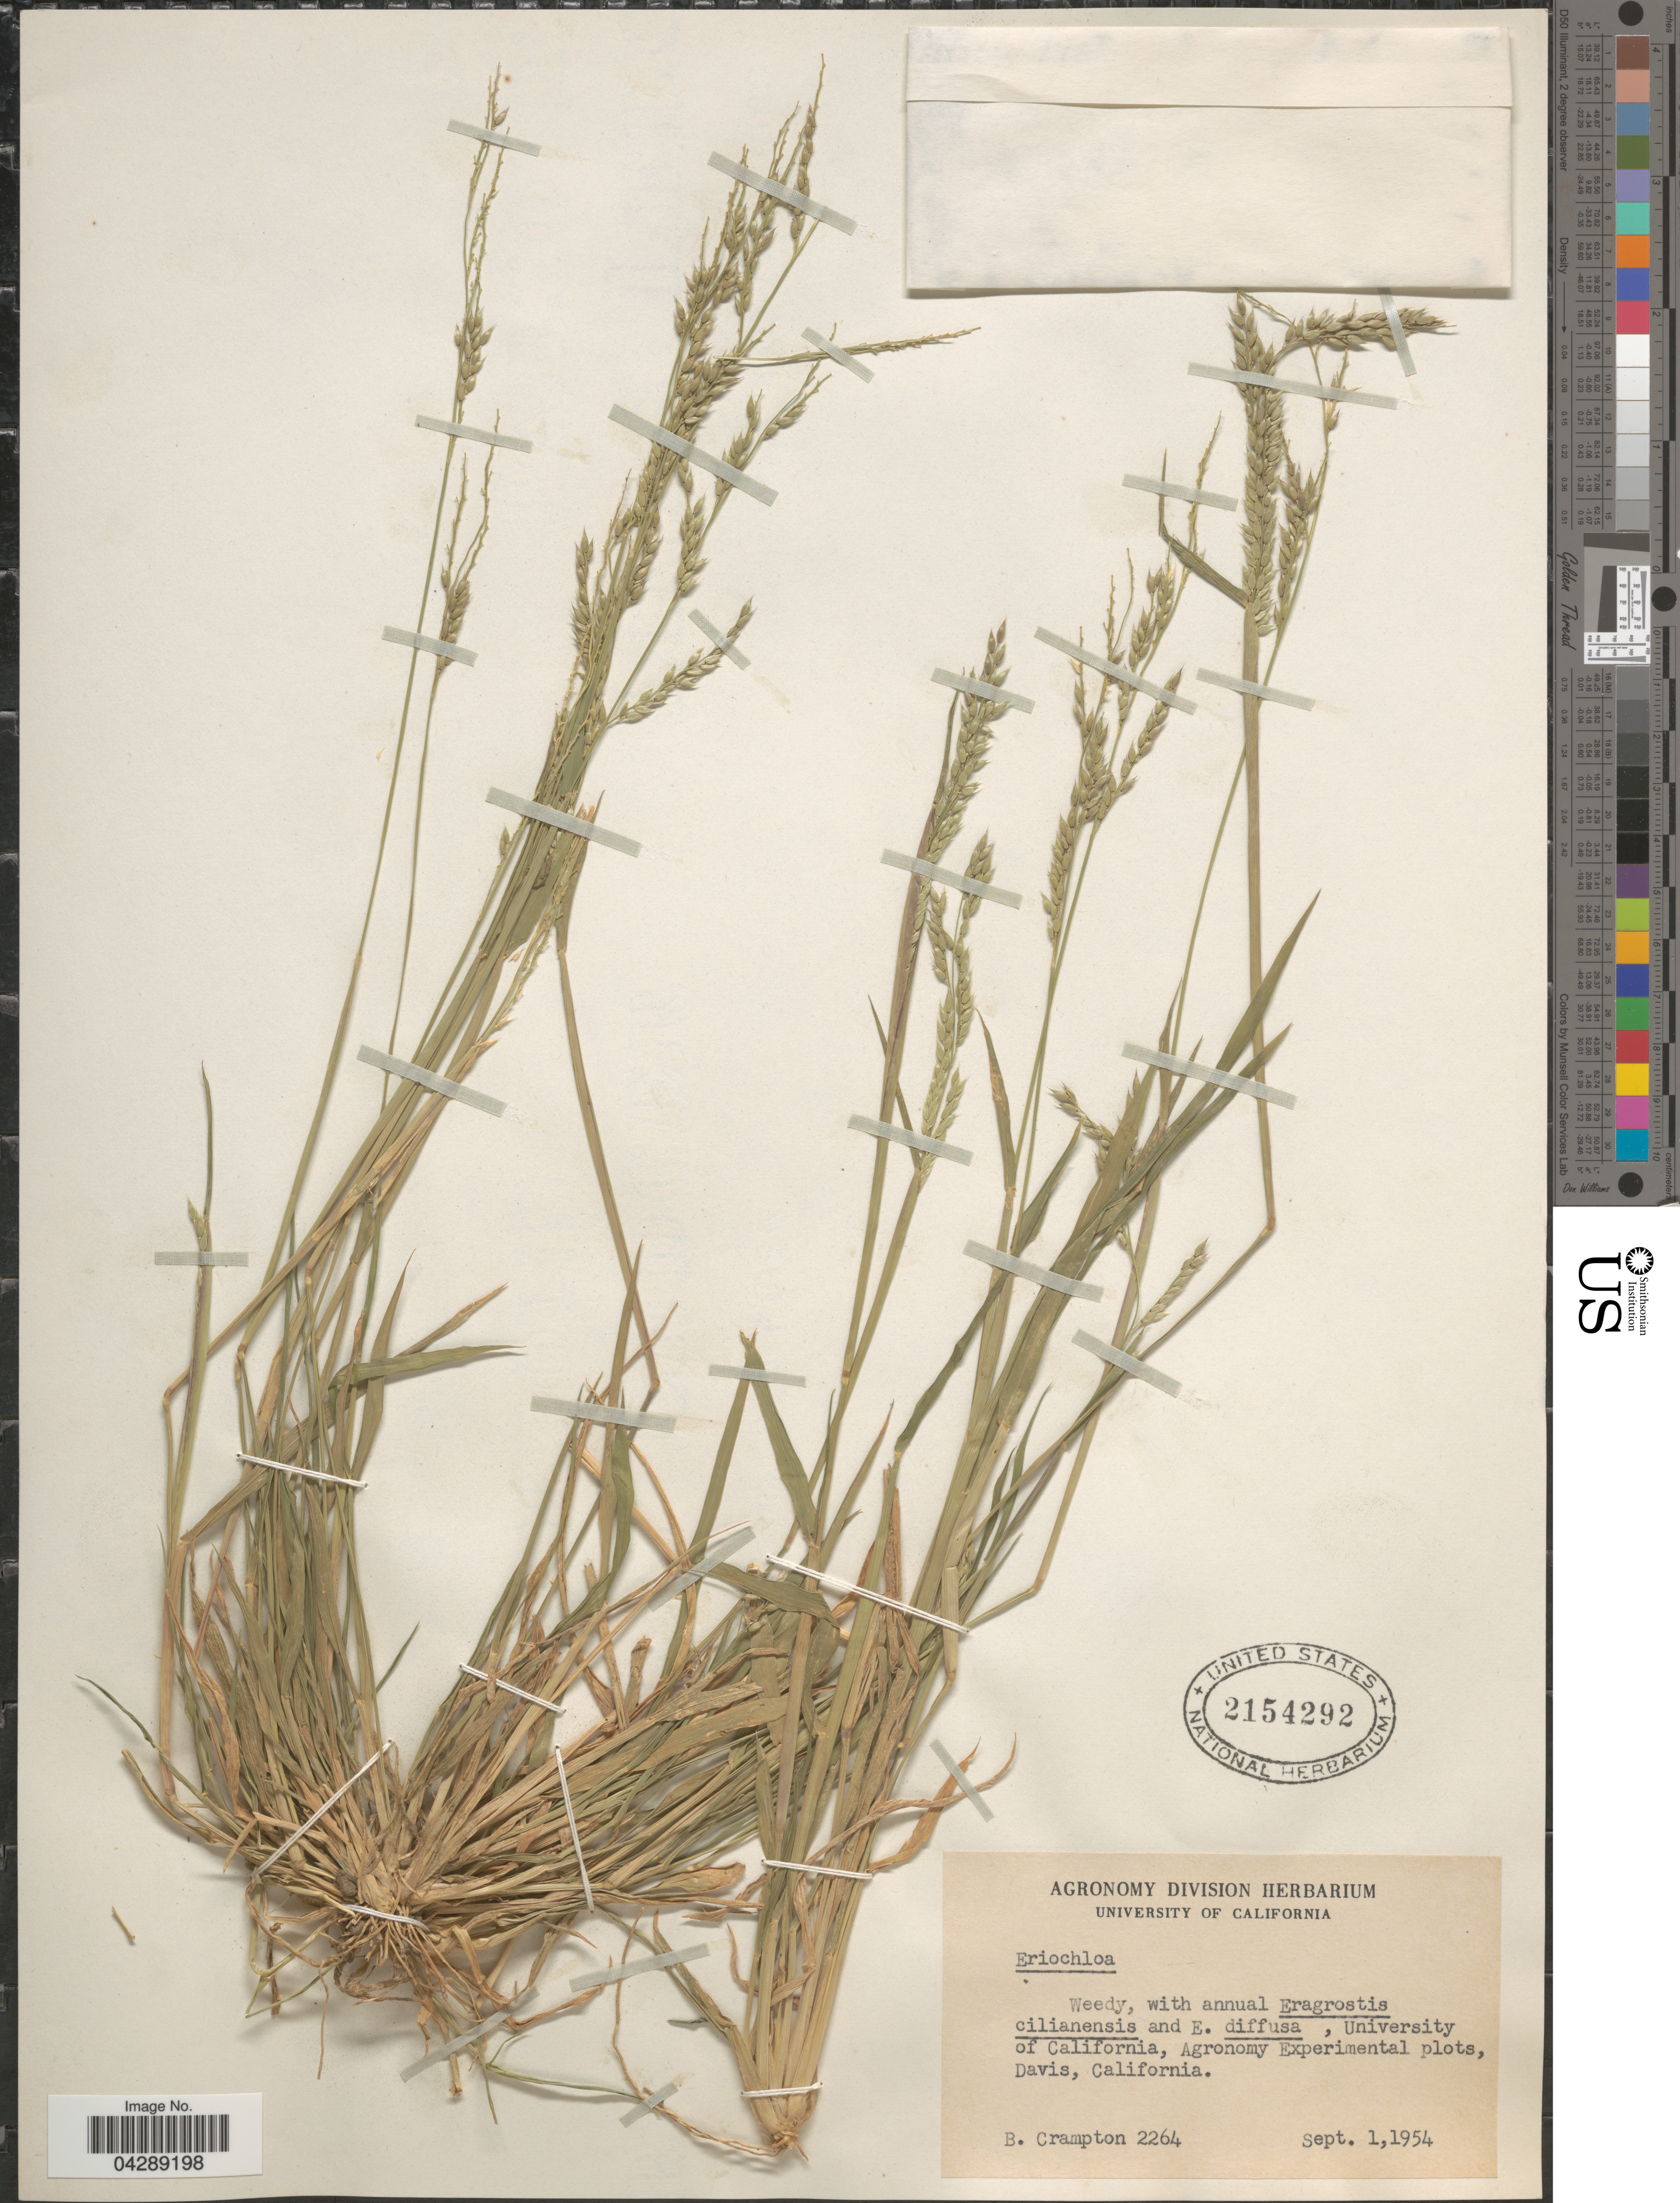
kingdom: Plantae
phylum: Tracheophyta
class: Liliopsida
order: Poales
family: Poaceae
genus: Eriochloa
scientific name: Eriochloa sp.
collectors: B. Crampton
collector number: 2264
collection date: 1954-09-01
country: United States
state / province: Florida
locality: University of California, Agronomy Experimental plots, Davis.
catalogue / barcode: US 2154292